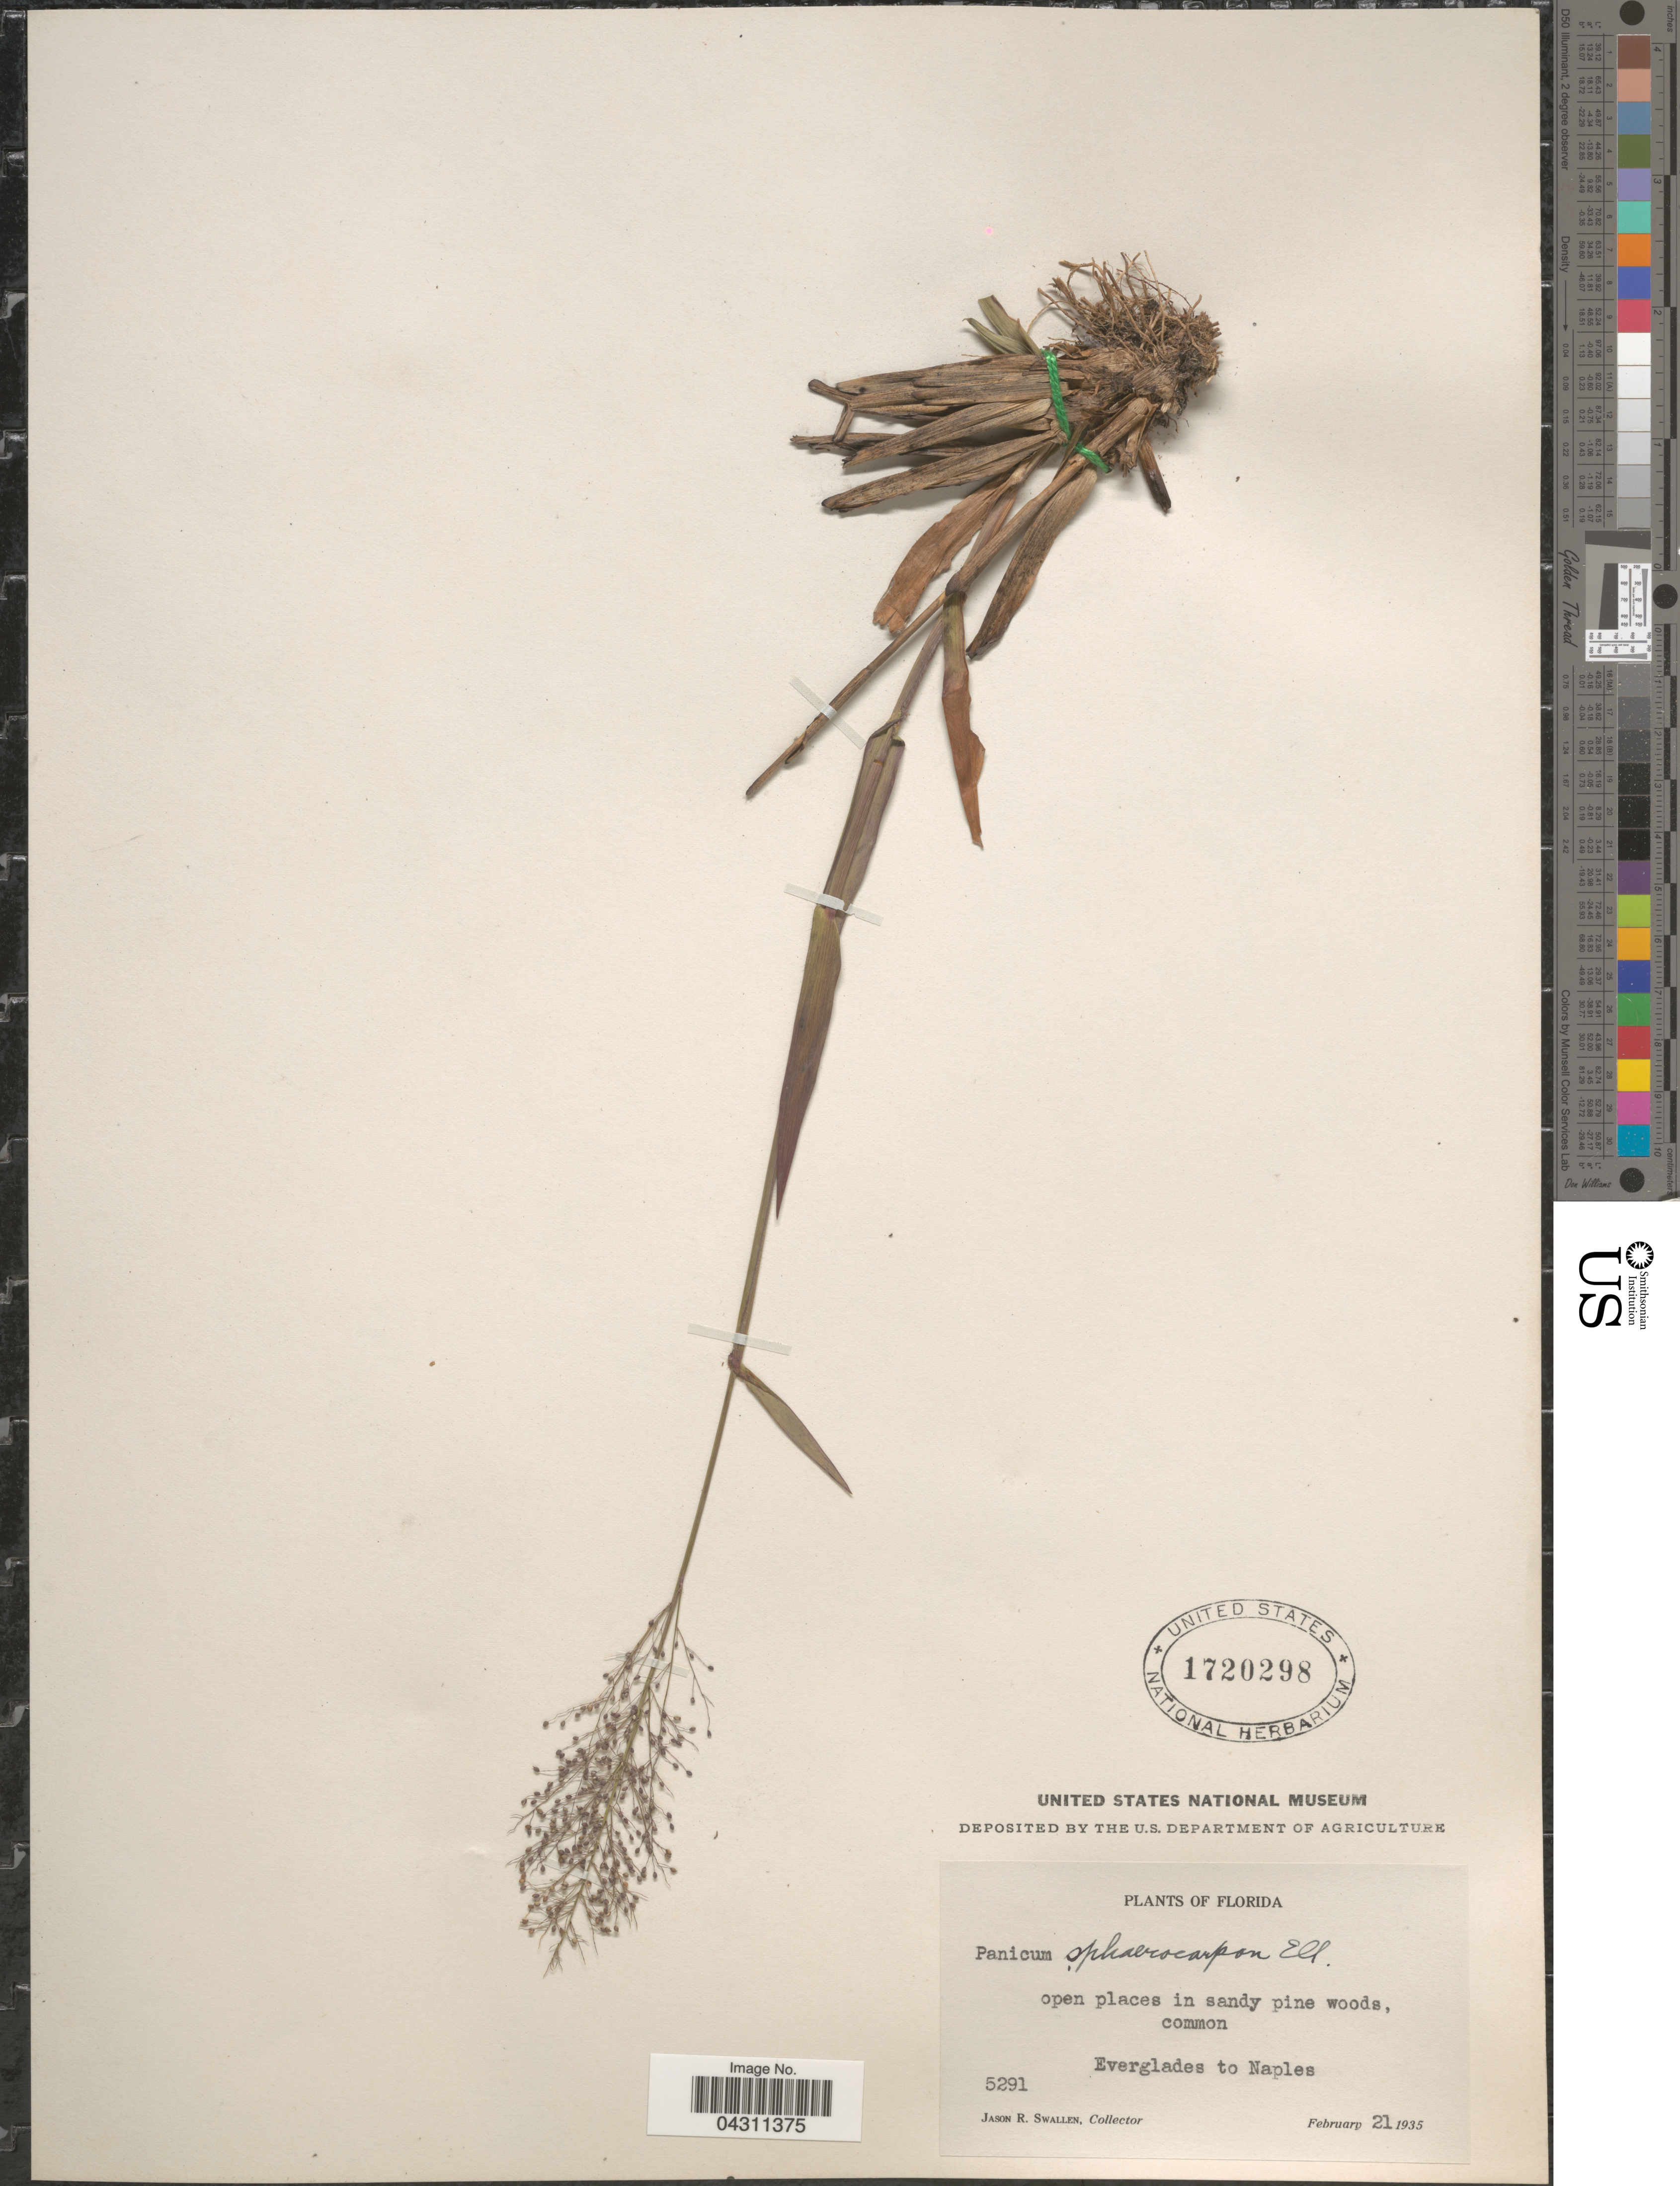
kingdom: Plantae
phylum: Tracheophyta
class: Liliopsida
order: Poales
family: Poaceae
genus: Dichanthelium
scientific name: Dichanthelium sphaerocarpon var. sphaerocarpon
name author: (Elliott) Gould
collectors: J. R. Swallen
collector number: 5291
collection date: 1935-02-21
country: United States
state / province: Florida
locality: Everglades to Naples.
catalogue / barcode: US 1720298